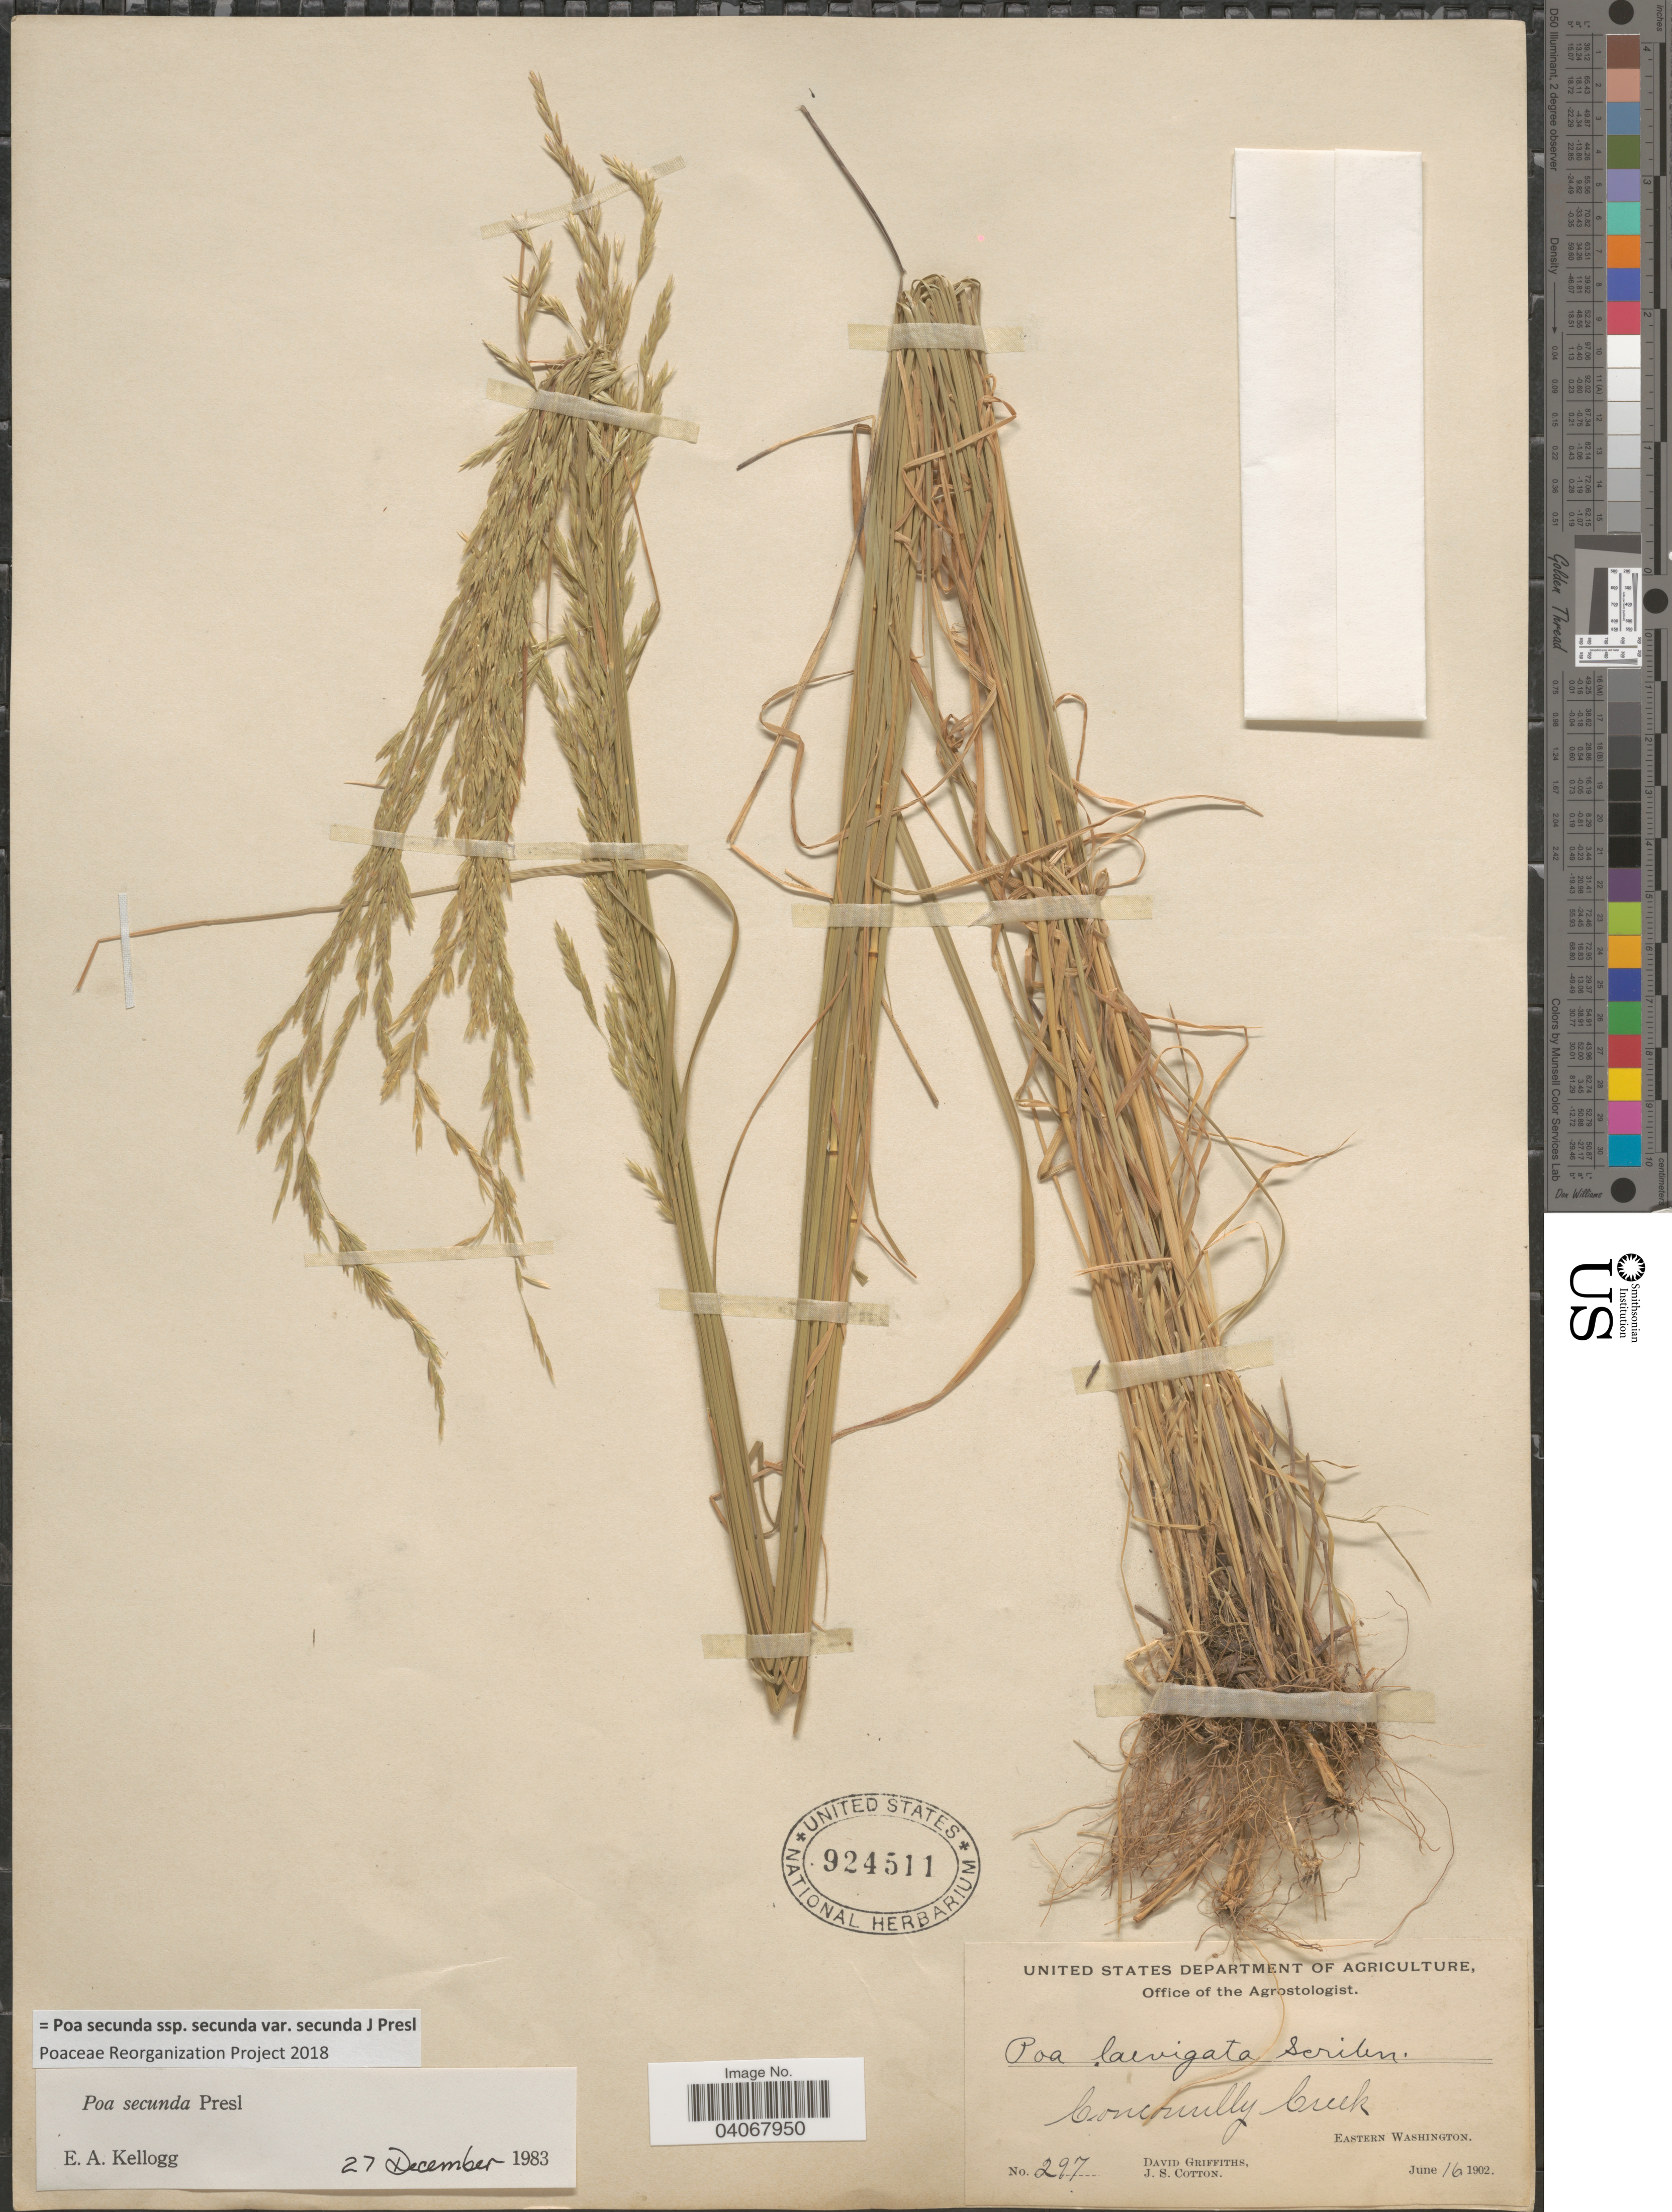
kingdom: Plantae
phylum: Tracheophyta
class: Liliopsida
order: Poales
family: Poaceae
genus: Poa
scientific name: Poa secunda subsp. secunda var. secunda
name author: J. Presl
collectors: D. Griffiths & J. S. Cotton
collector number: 297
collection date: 1902-06-16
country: United States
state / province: Washington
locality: Conconully Creek. Eastern Washington.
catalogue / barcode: US 924511